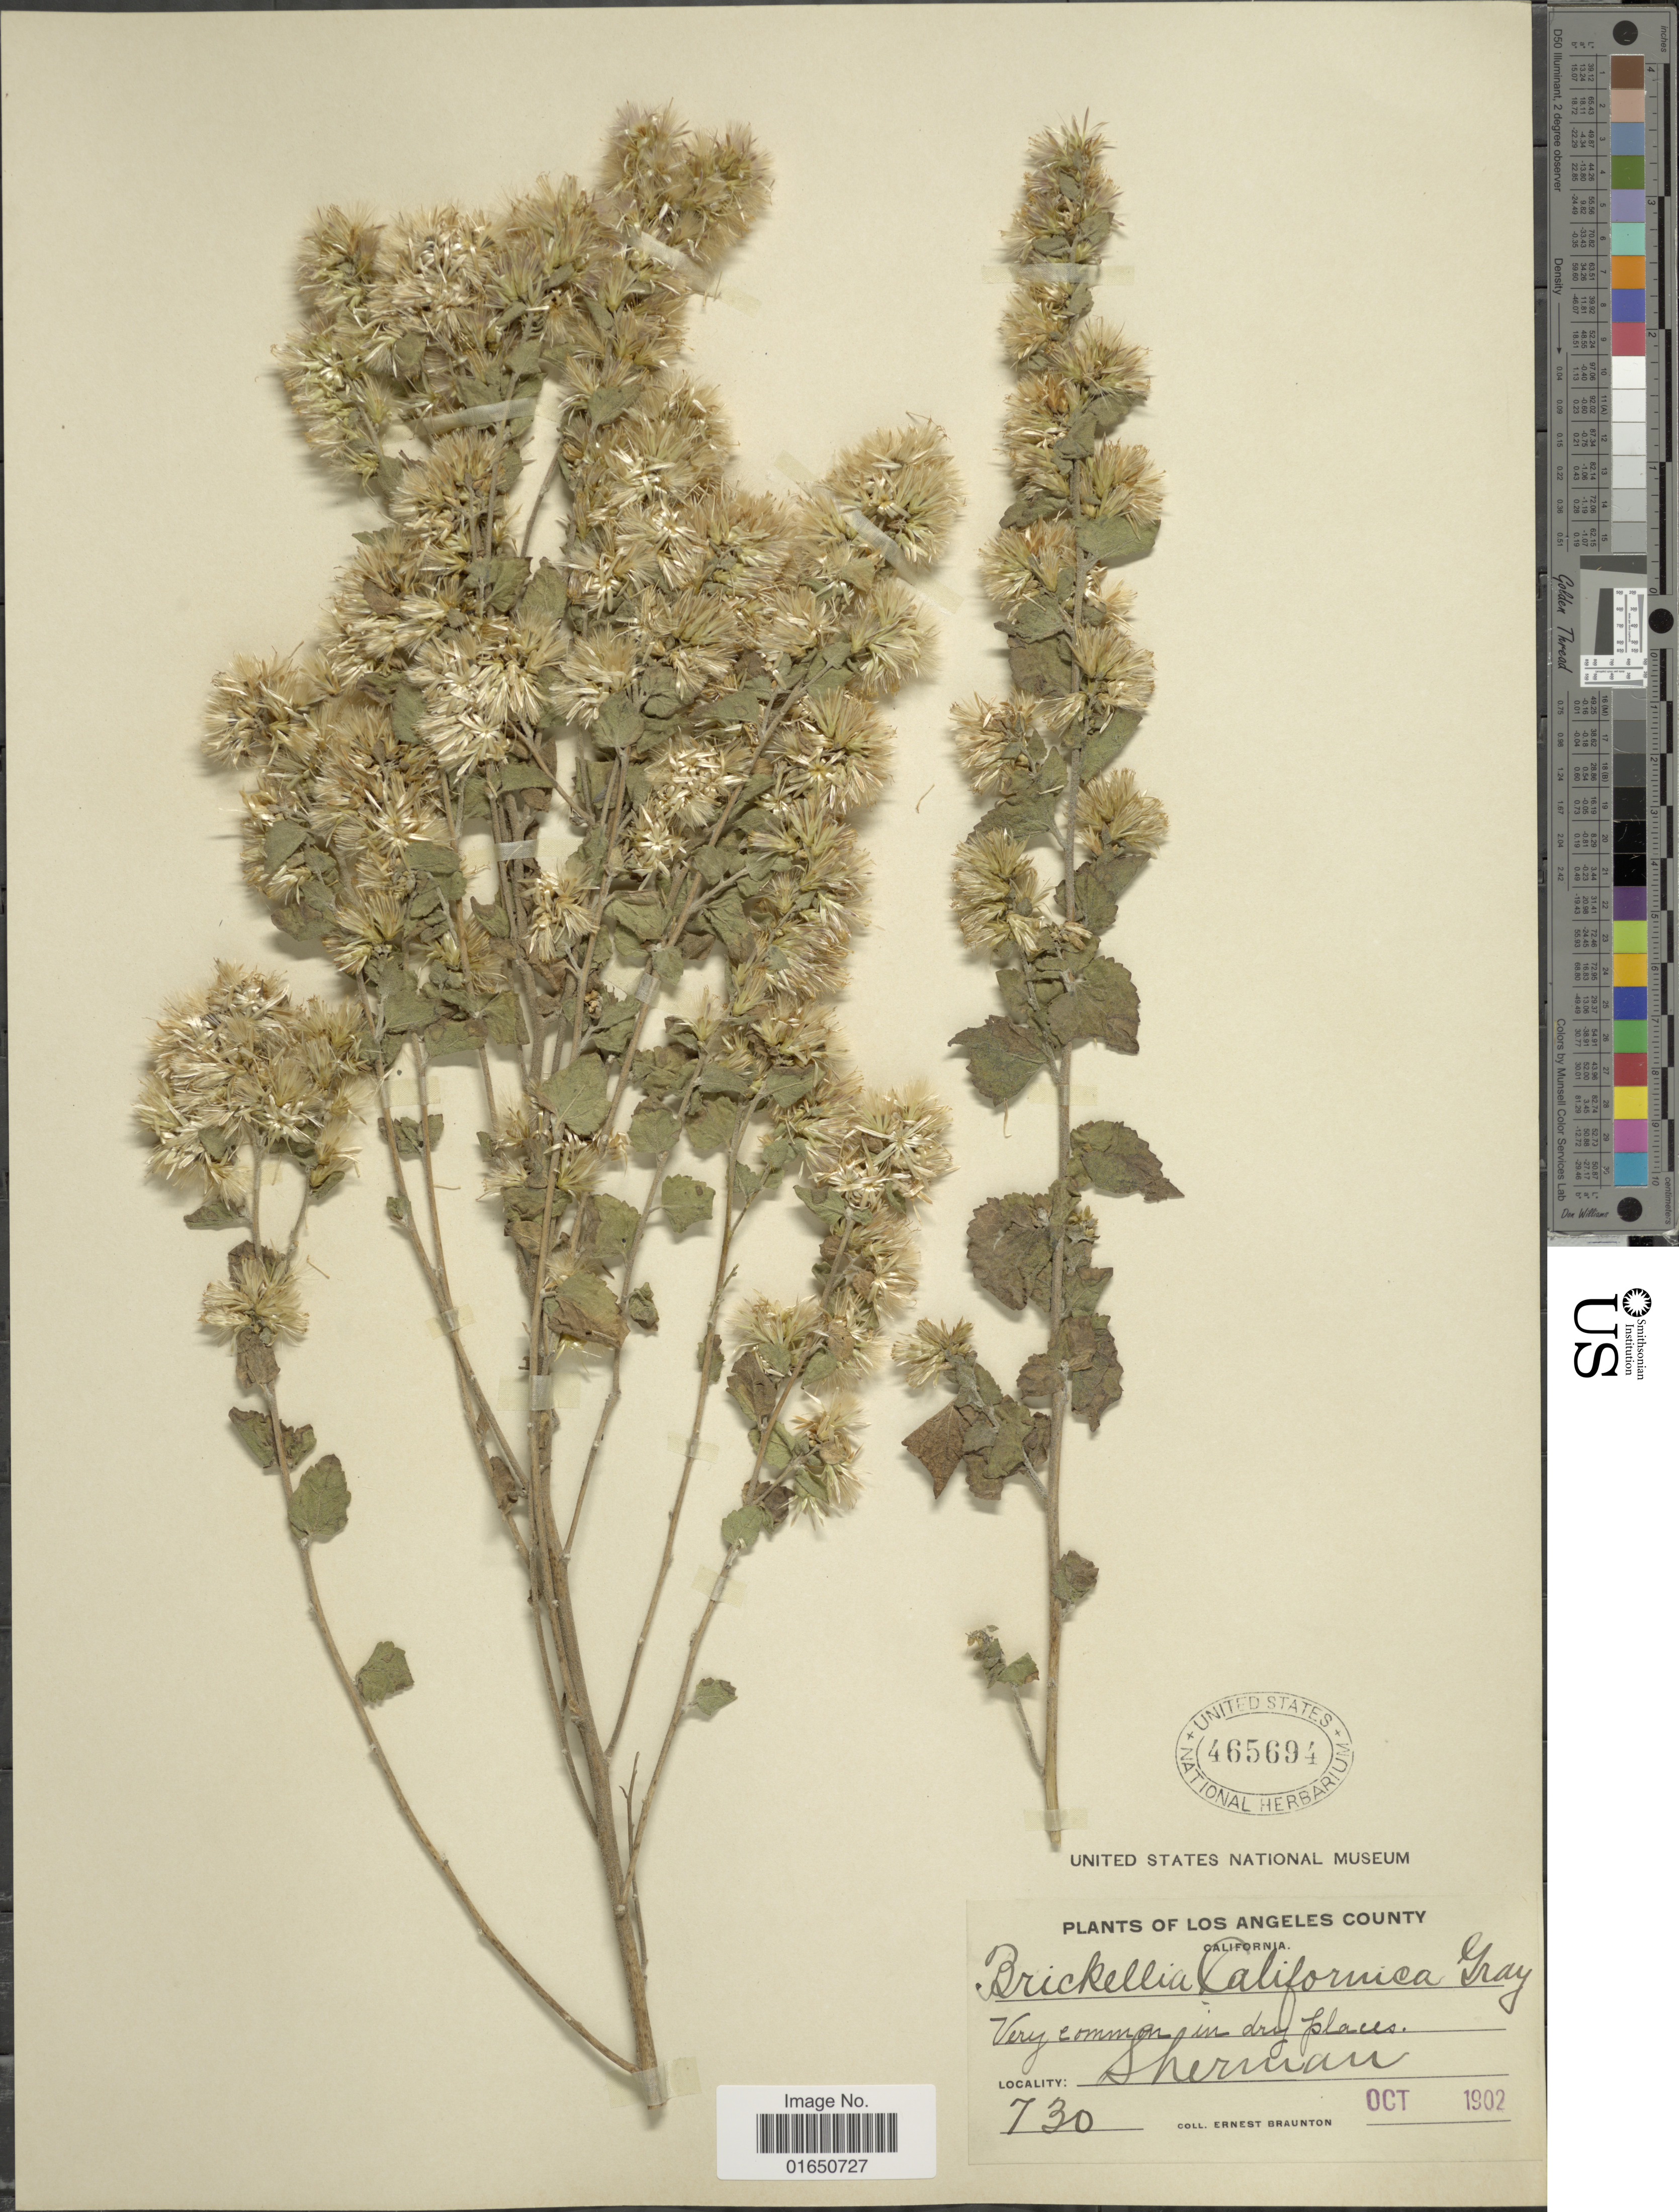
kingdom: Plantae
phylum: Tracheophyta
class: Magnoliopsida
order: Asterales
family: Asteraceae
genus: Brickellia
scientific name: Brickellia californica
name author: (Torr. & A. Gray) A. Gray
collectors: E. Braunton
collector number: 730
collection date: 1902-10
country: United States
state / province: California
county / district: Los Angeles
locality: Los Angeles County. Shernian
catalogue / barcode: US 465694